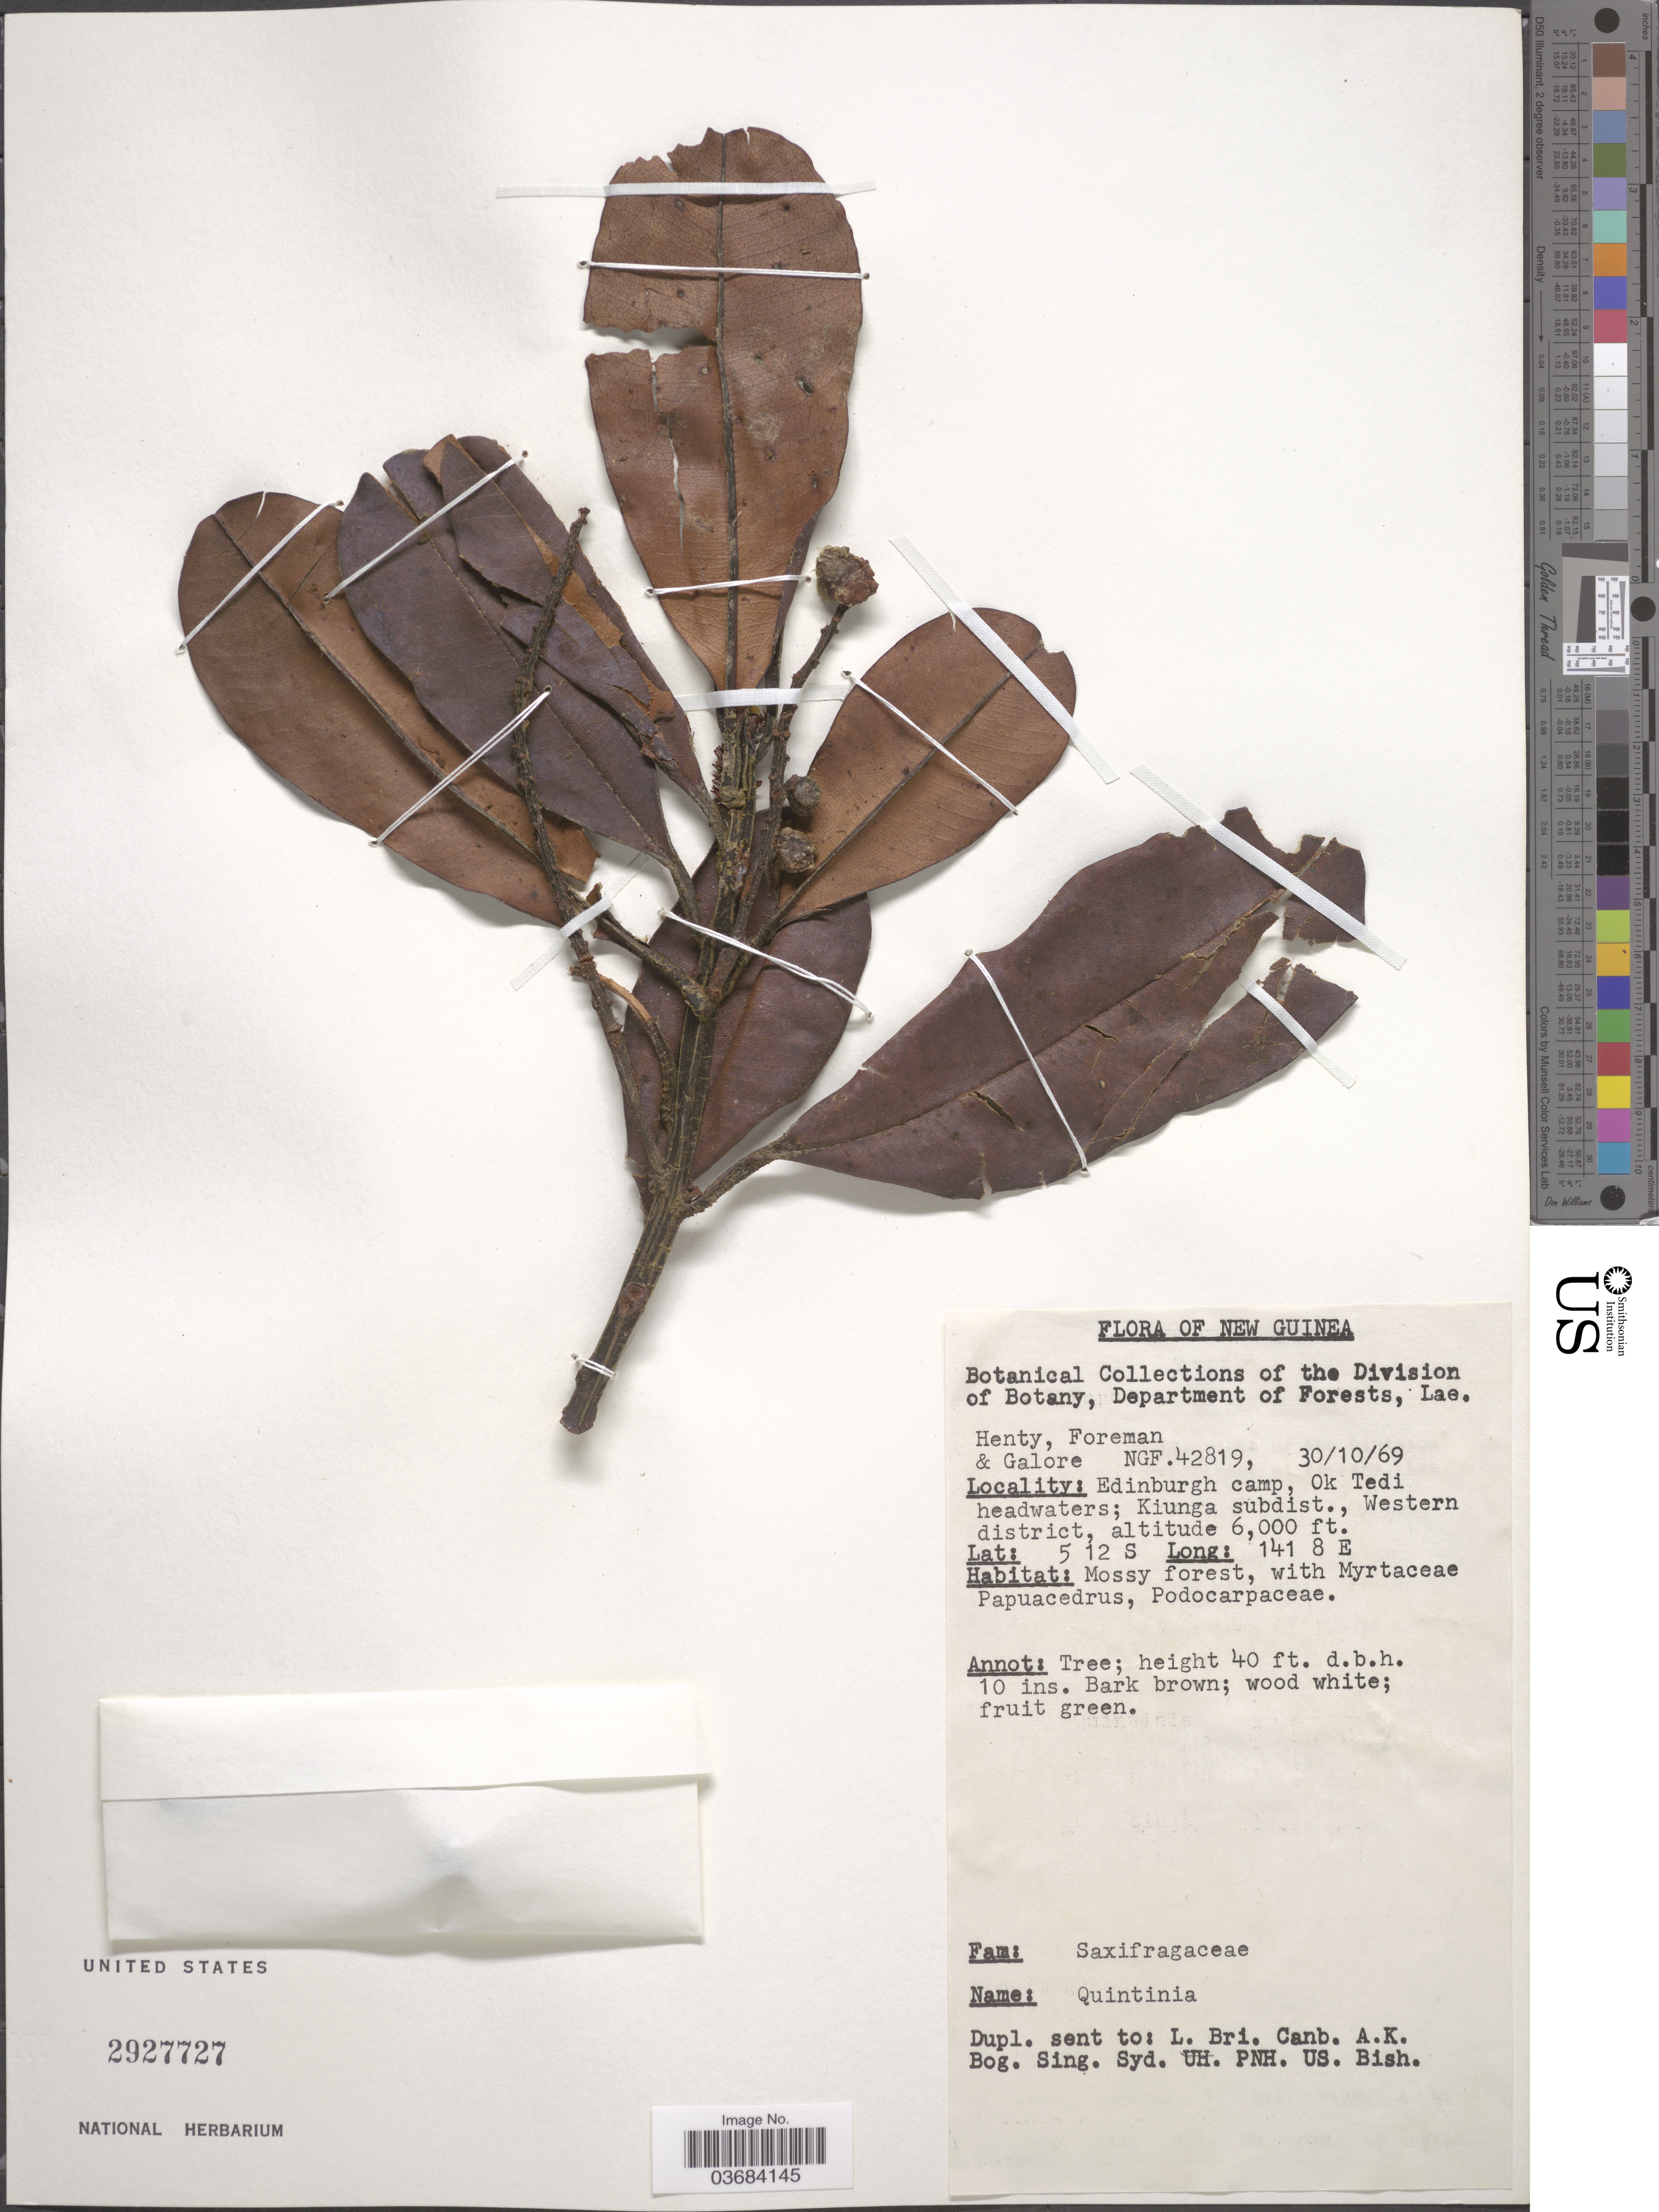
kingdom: Plantae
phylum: Tracheophyta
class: Magnoliopsida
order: Paracryphiales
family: Paracryphiaceae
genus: Quintinia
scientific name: Quintinia sp.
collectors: -. Henty, -. Foreman & -. Galore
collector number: NGF.42819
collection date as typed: Transcribed d/m/y: 30/10/69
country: Papua New Guinea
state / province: Manus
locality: New Guinea. Edinburgh camp, Ok Tedi headwaters; Kiunga subdist., Western district.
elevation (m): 1829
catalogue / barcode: US 2927727